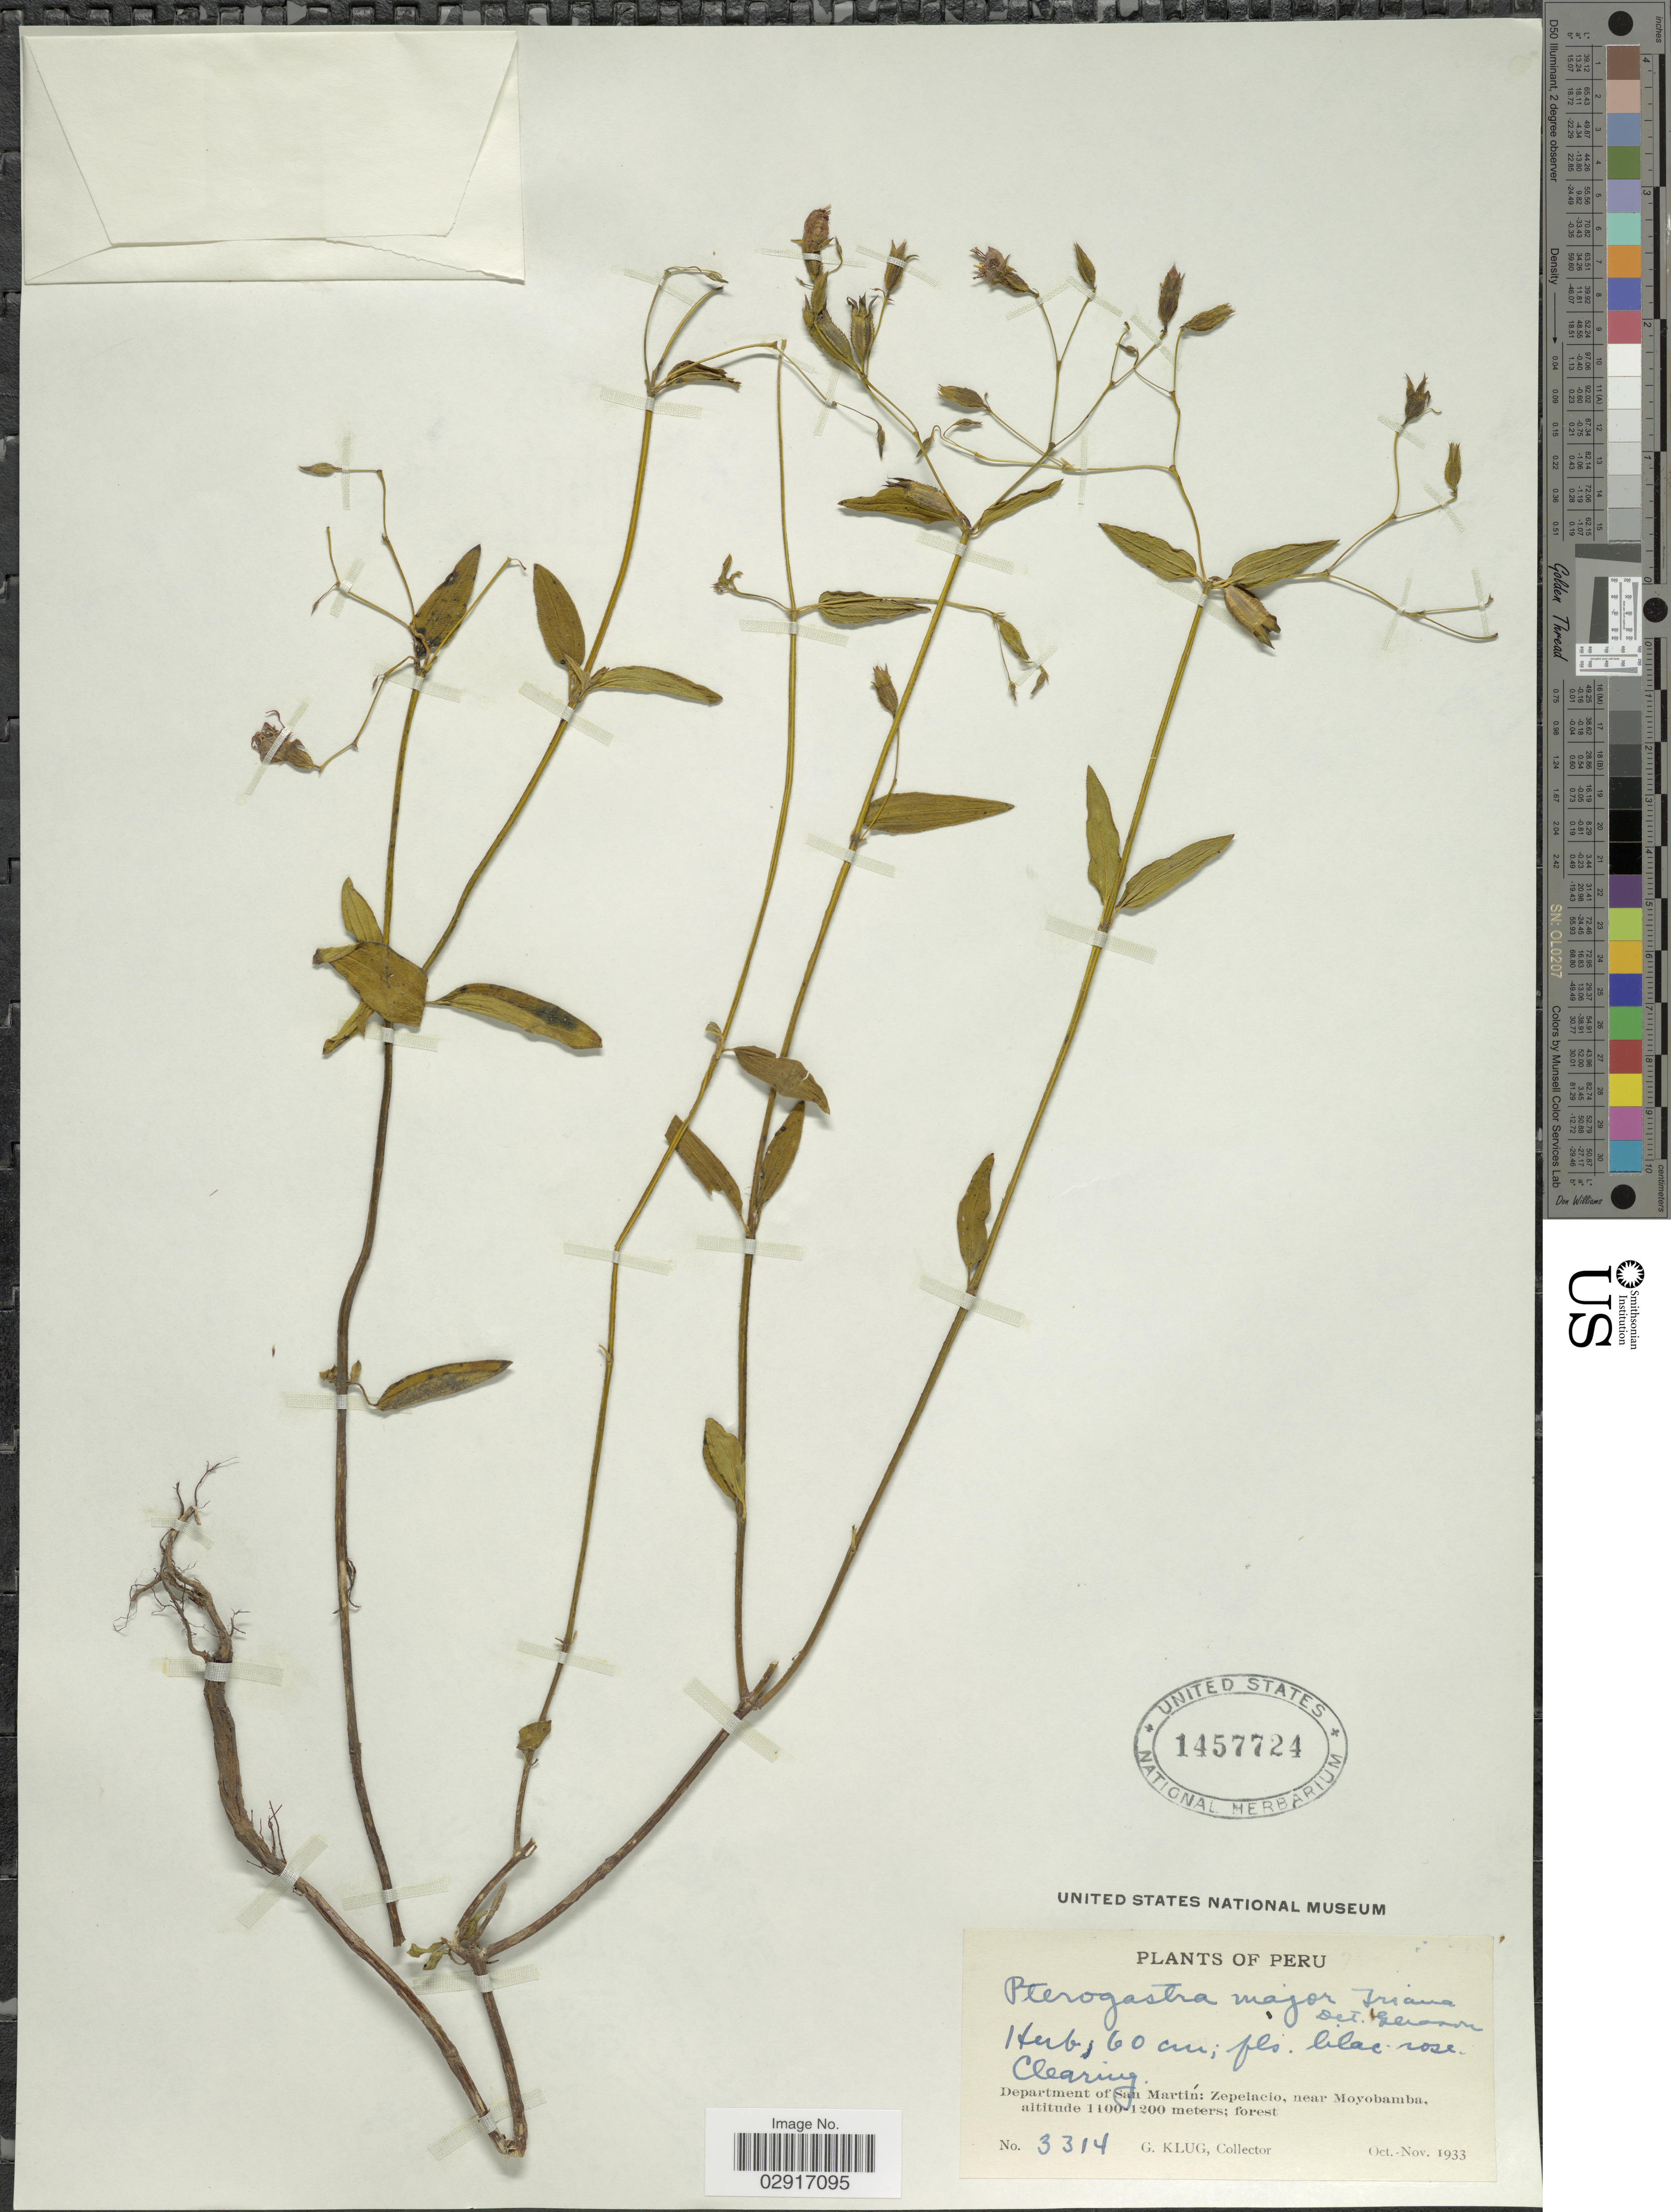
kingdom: Plantae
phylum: Tracheophyta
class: Magnoliopsida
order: Myrtales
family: Melastomataceae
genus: Pterogastra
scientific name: Pterogastra divaricata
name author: (Bonpl.) Naudin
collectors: G. Klug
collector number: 3314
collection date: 1933-10/1933-11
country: Peru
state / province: San Martín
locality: Department of San Martín: Zepelacio, near Moyobamba.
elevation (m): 1100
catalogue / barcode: US 1457724